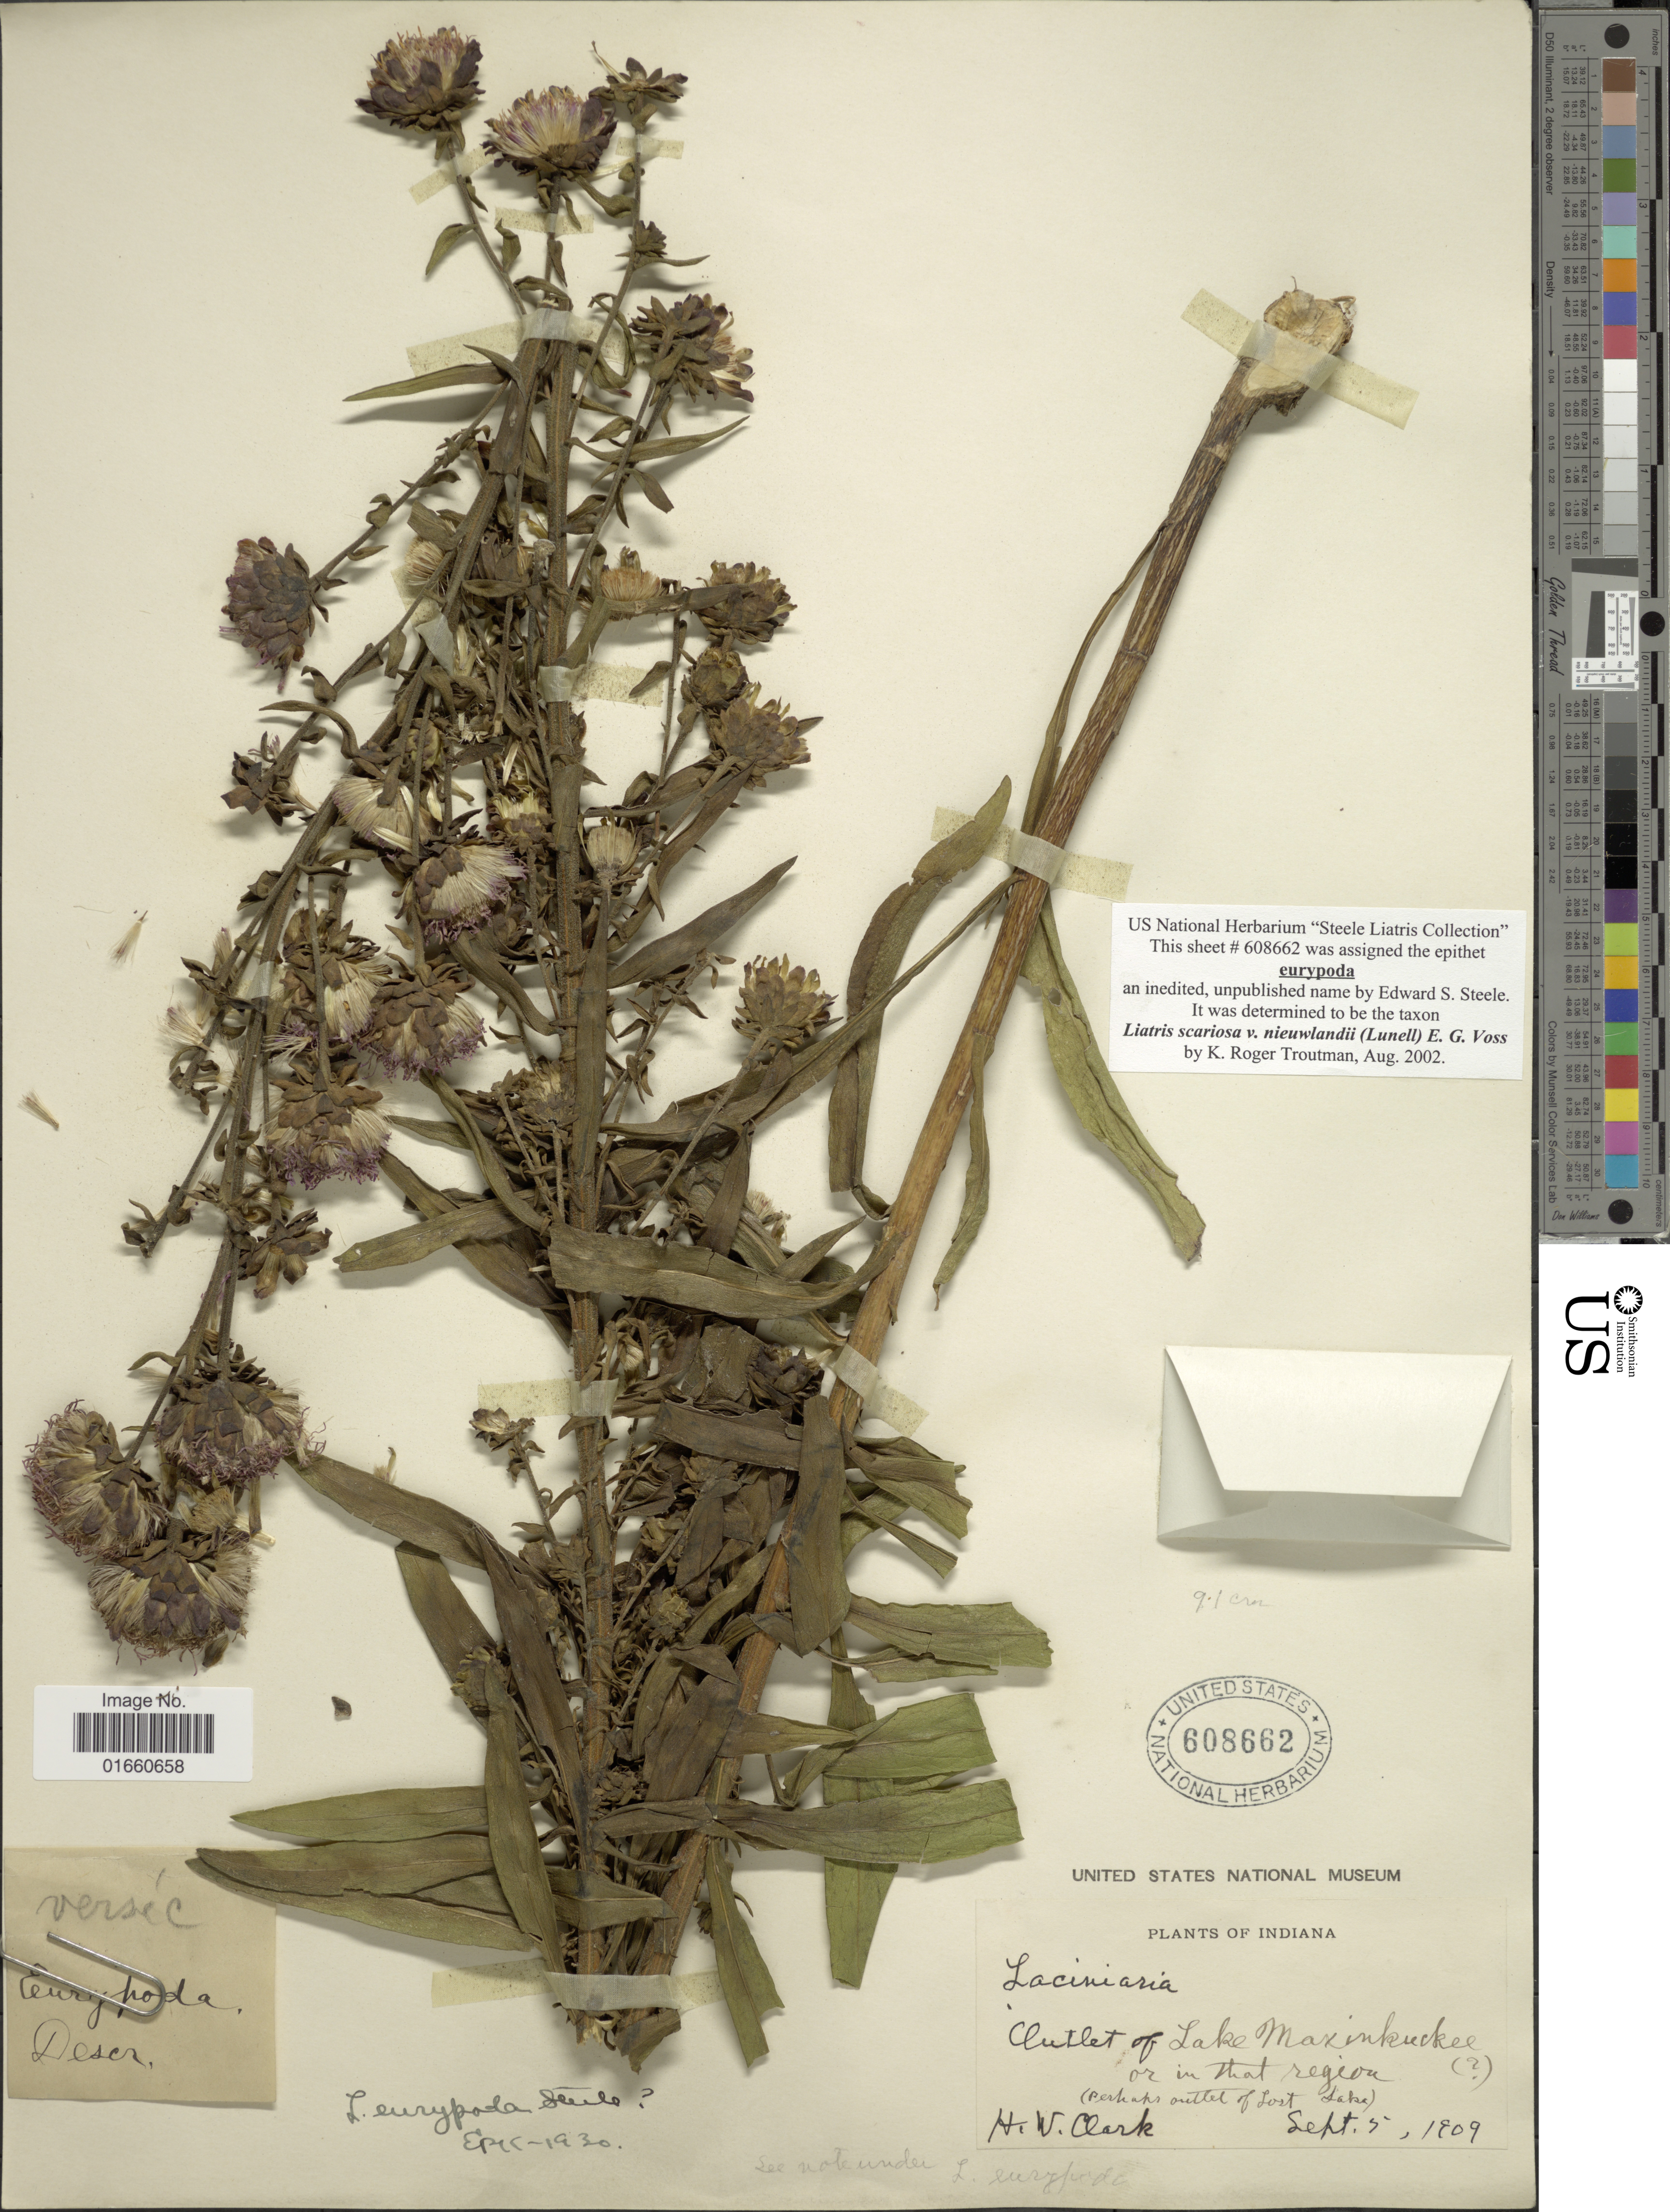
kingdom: Plantae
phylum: Tracheophyta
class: Magnoliopsida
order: Asterales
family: Asteraceae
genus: Liatris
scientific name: Liatris scariosa var. nieuwlandii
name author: (Lunell) E.G. Voss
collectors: H. W. Clark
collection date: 1909-09-05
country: United States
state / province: Indiana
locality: Outlet of Lake Maxinkuckee or in that region (perhaps outlet of Lost Lake)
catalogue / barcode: US 608662